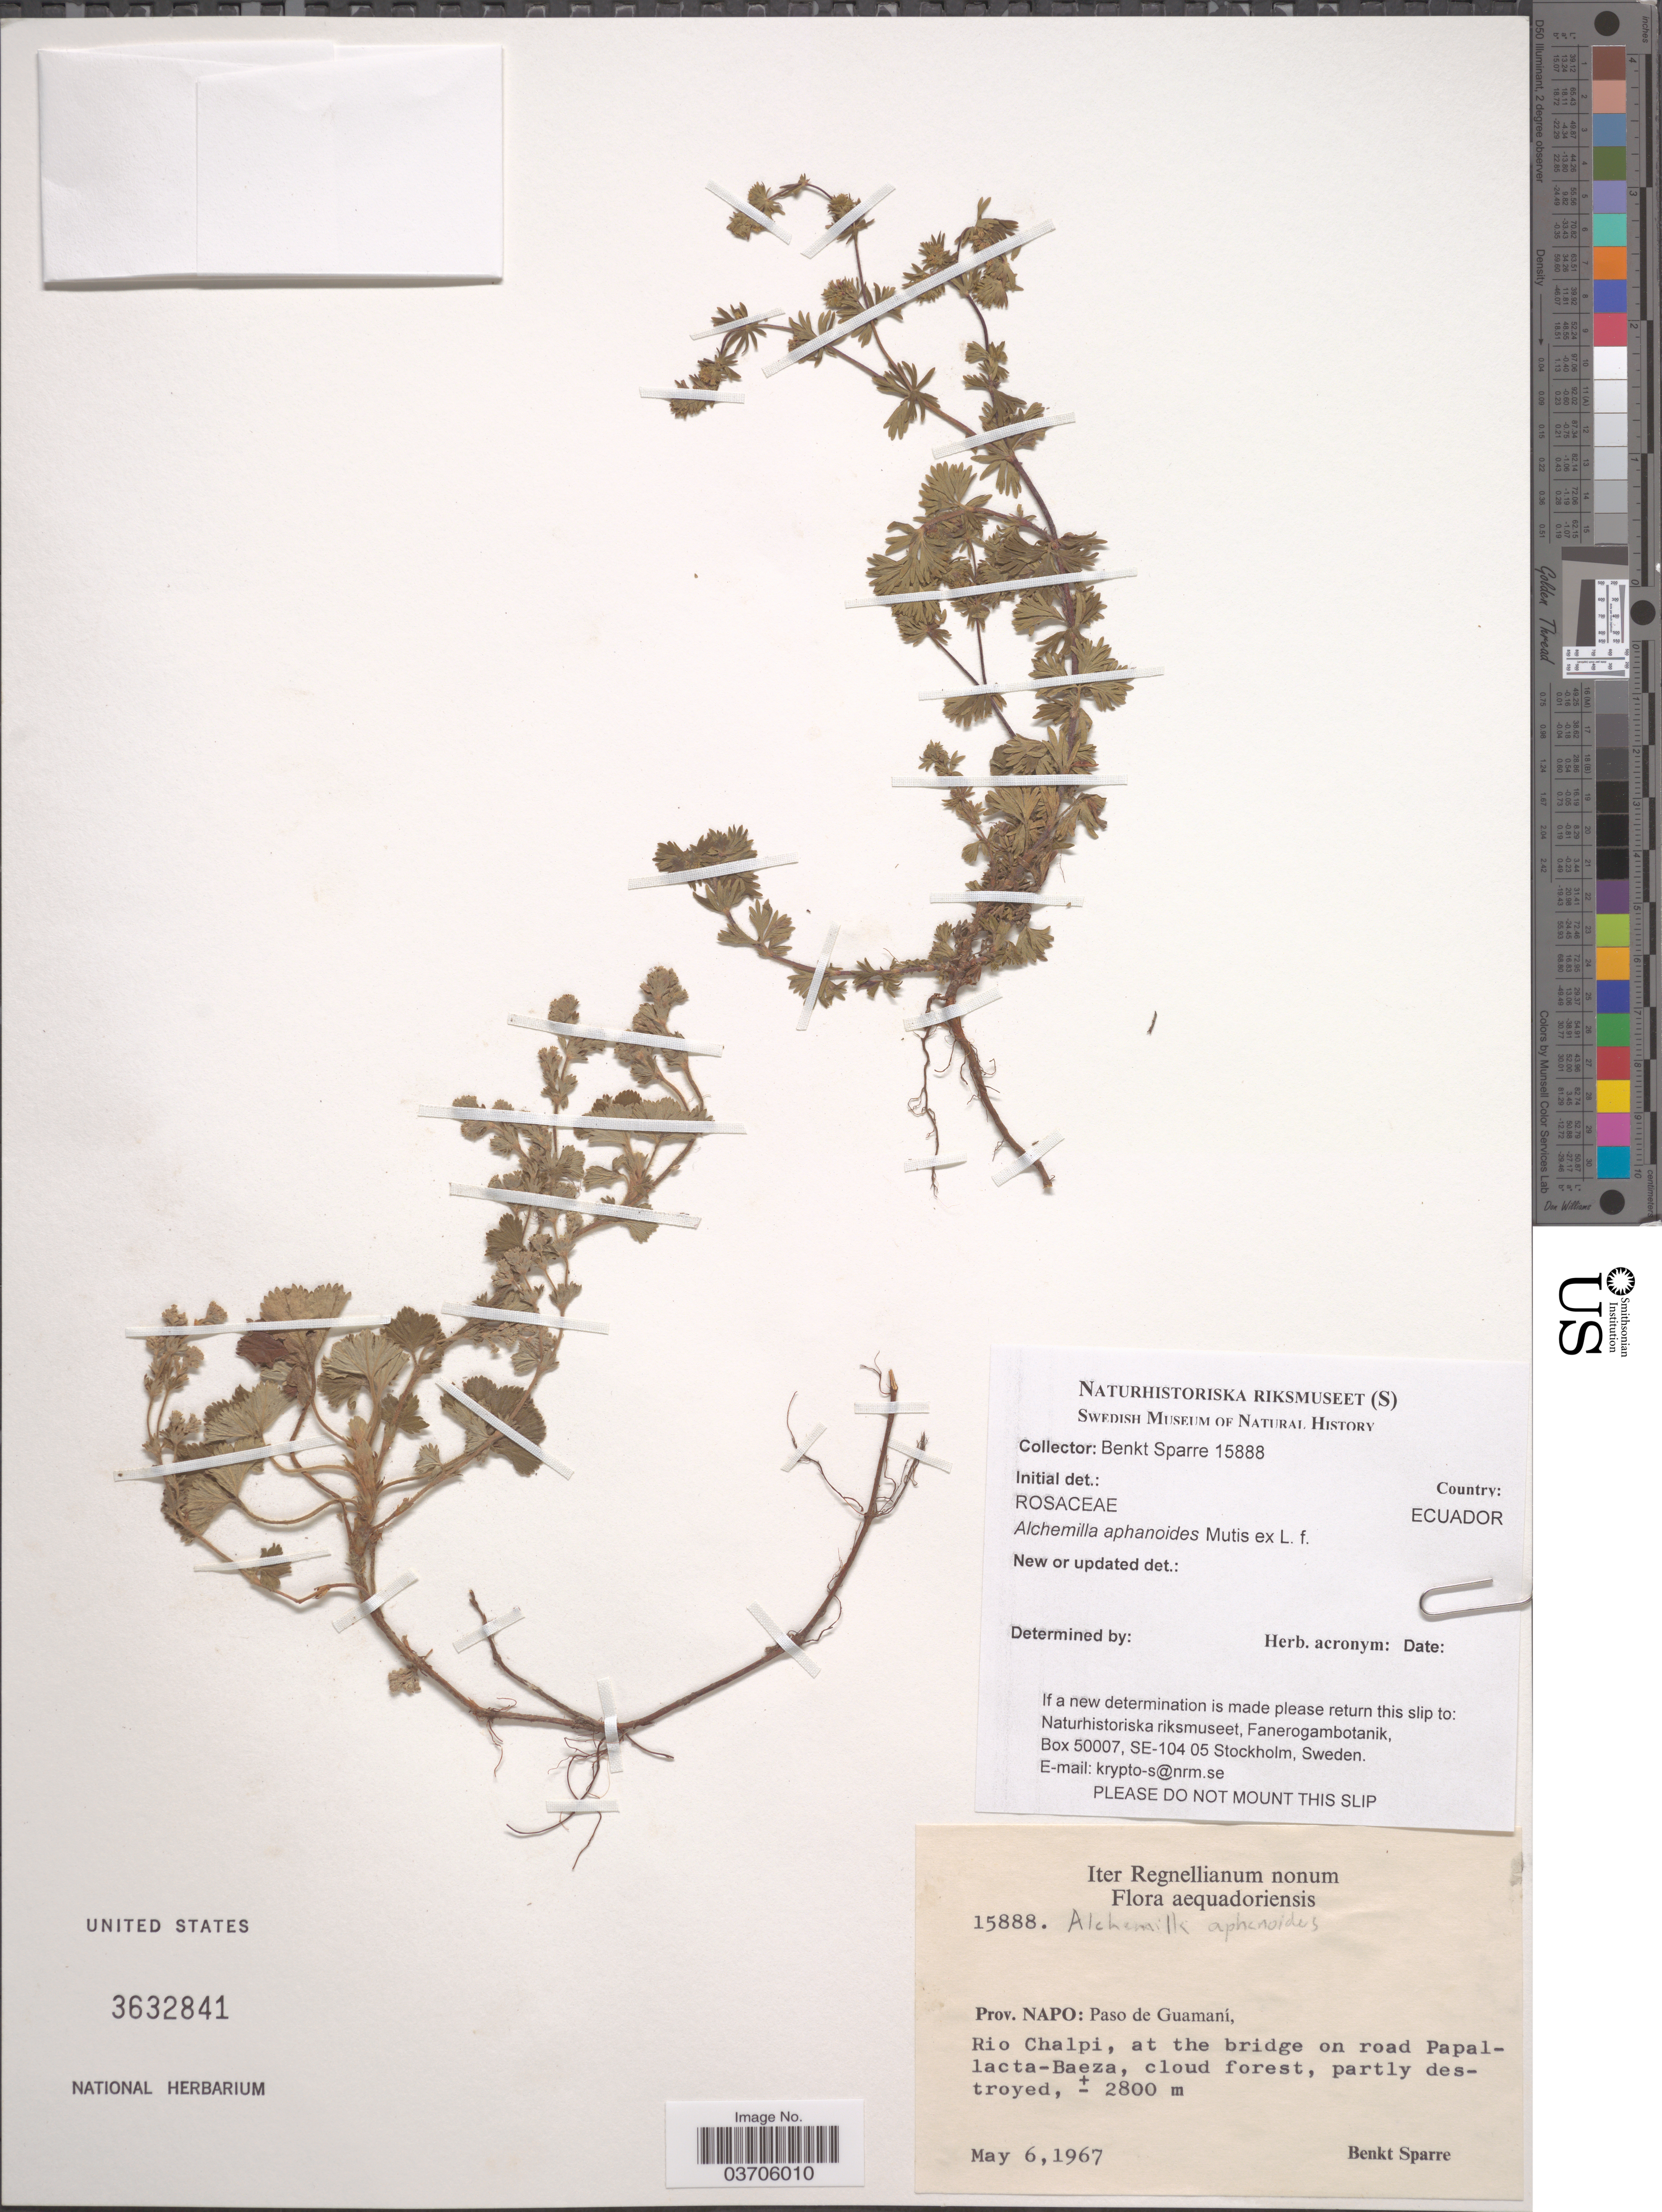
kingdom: Plantae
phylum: Tracheophyta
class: Magnoliopsida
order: Rosales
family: Rosaceae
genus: Lachemilla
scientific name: Lachemilla aphanoides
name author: (Mutis ex L. f.) Rothm.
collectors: B. Sparre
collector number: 15888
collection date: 1967-05-06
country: Ecuador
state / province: Napo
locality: Paso de Guamaní, Rio Chalpi, at the bridge on road Papallacta-Baeza.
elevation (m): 2800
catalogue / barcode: US 3632841